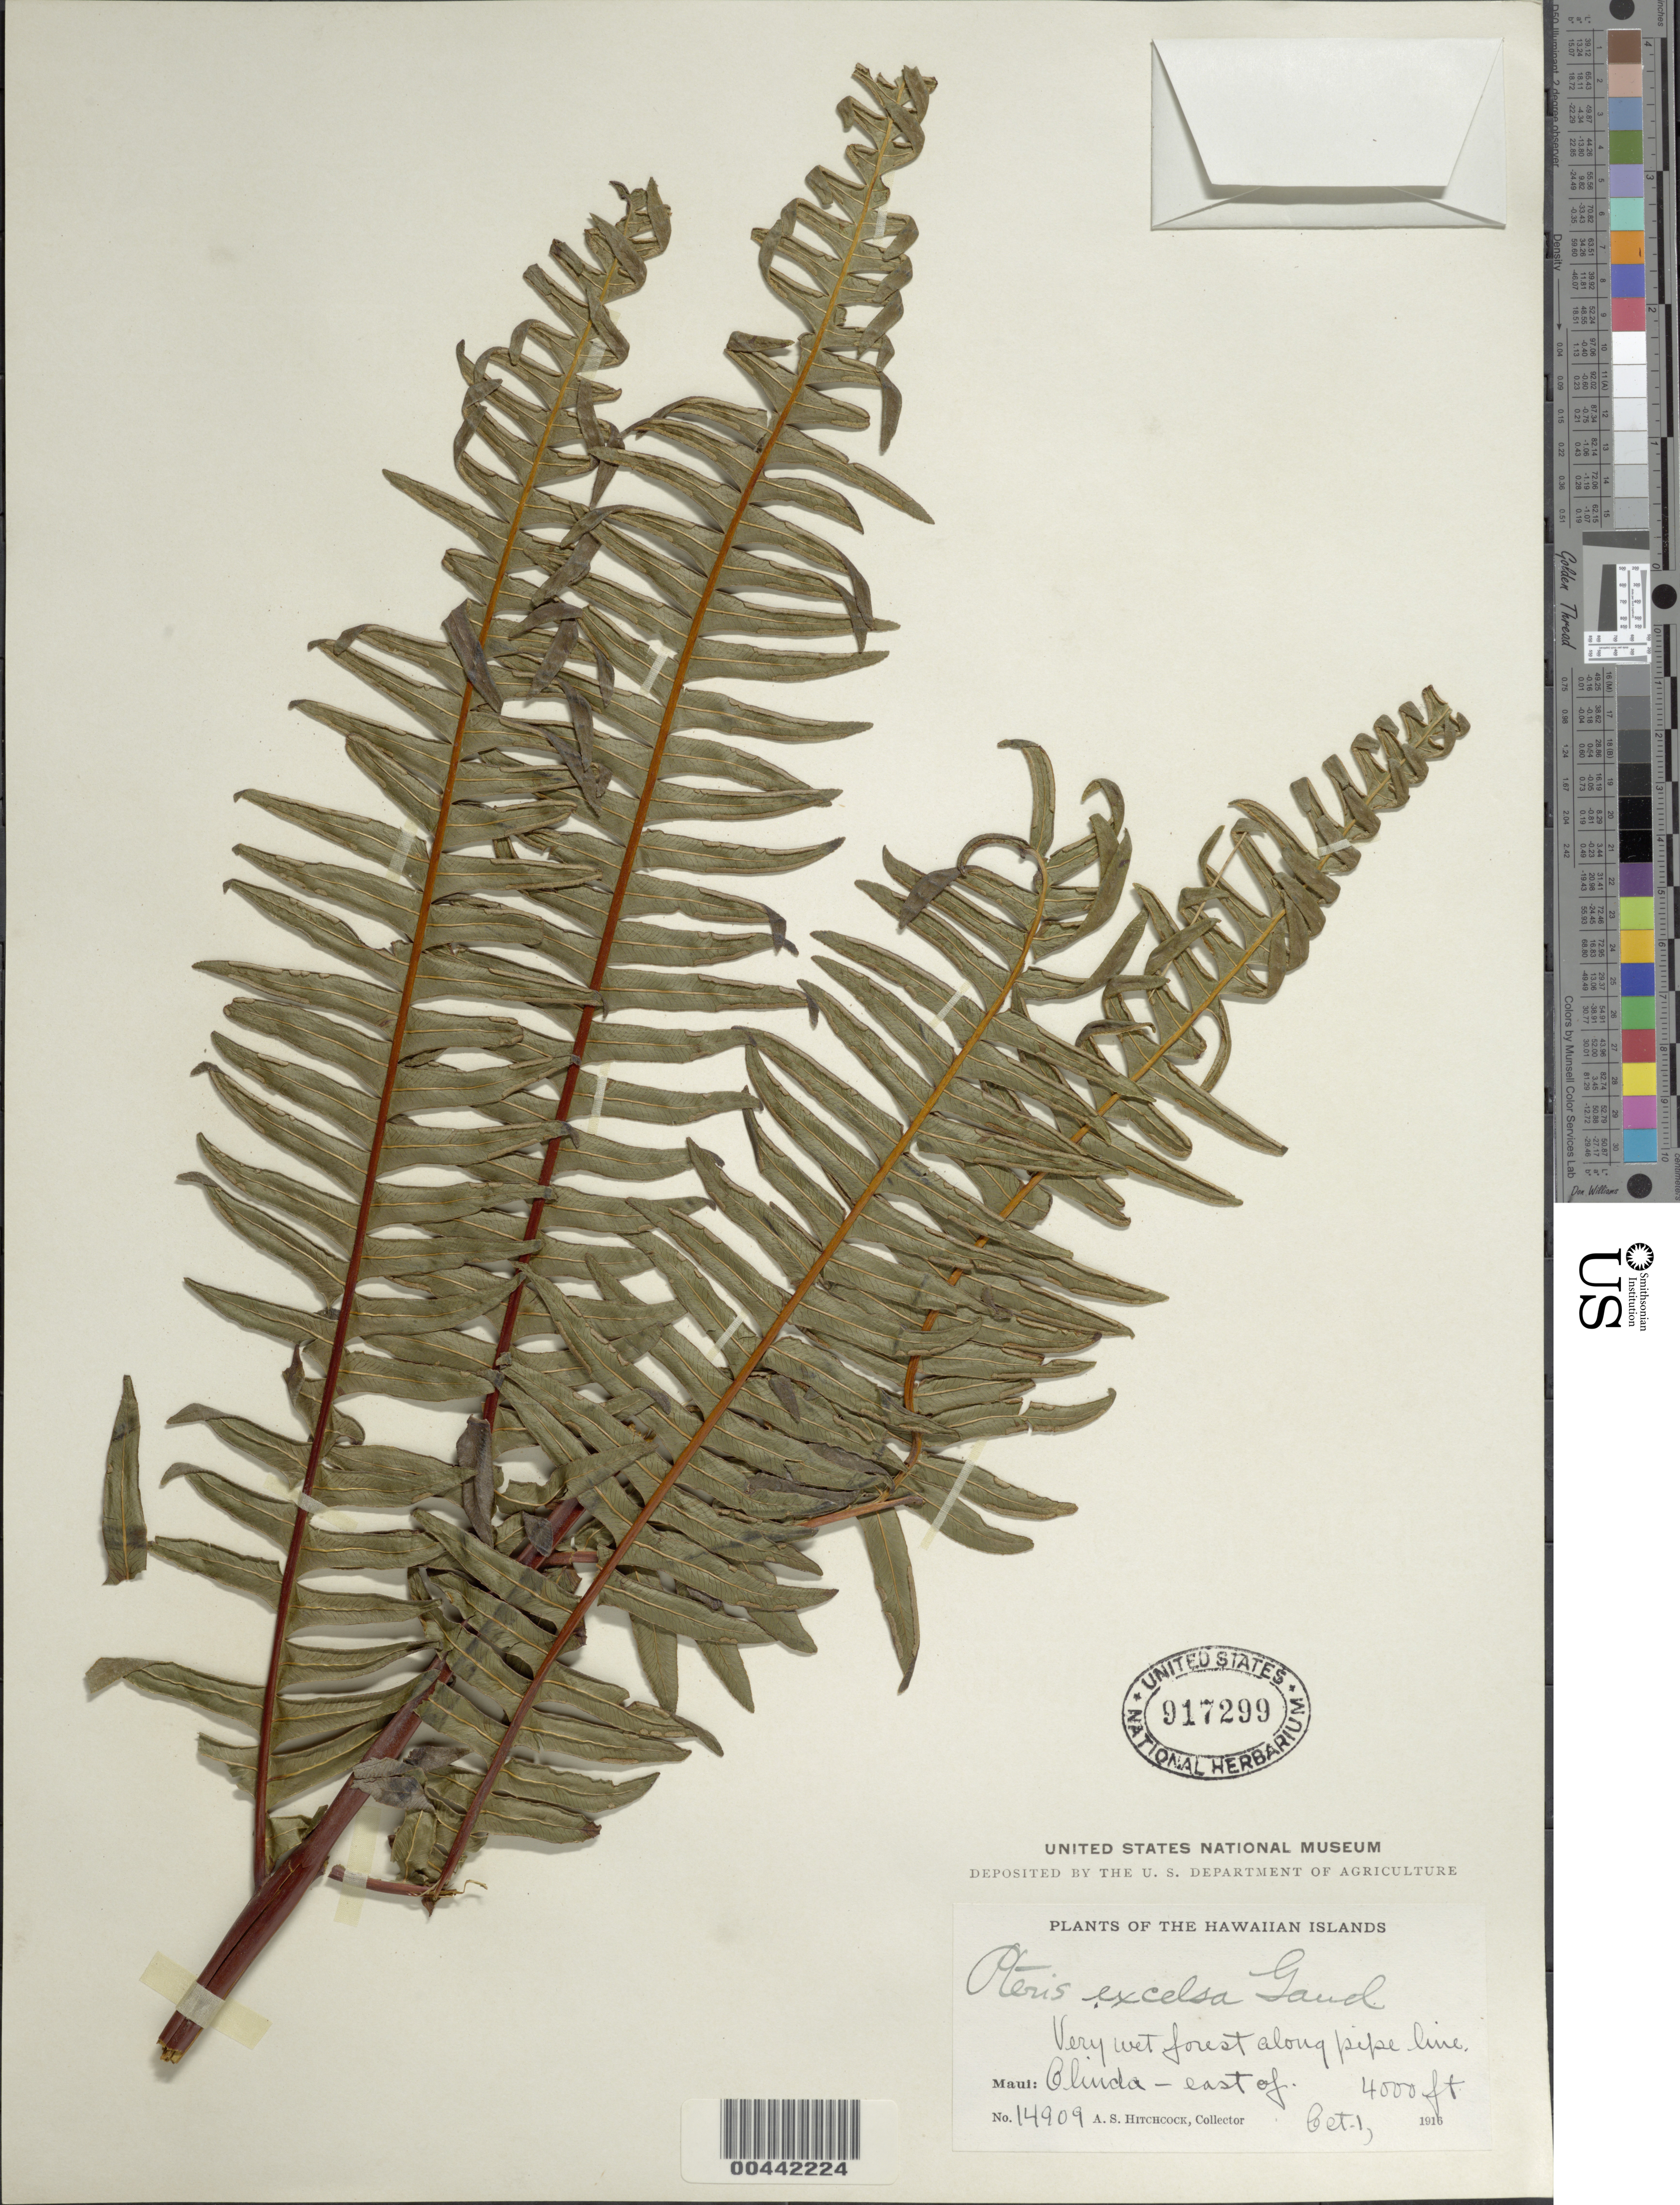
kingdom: Plantae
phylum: Tracheophyta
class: Polypodiopsida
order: Polypodiales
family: Pteridaceae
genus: Pteris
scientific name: Pteris terminalis var. terminalis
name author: Wall.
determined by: Wagner, W. L., (BOT), Smithsonian Institution - National Museum of Natural History (UNITED STATES)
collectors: A. S. Hitchcock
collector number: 14909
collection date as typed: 1 Oct 1916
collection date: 1916-10-01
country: United States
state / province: Hawaii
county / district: Maui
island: Maui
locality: Olinda, E of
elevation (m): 1219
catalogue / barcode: US 917299